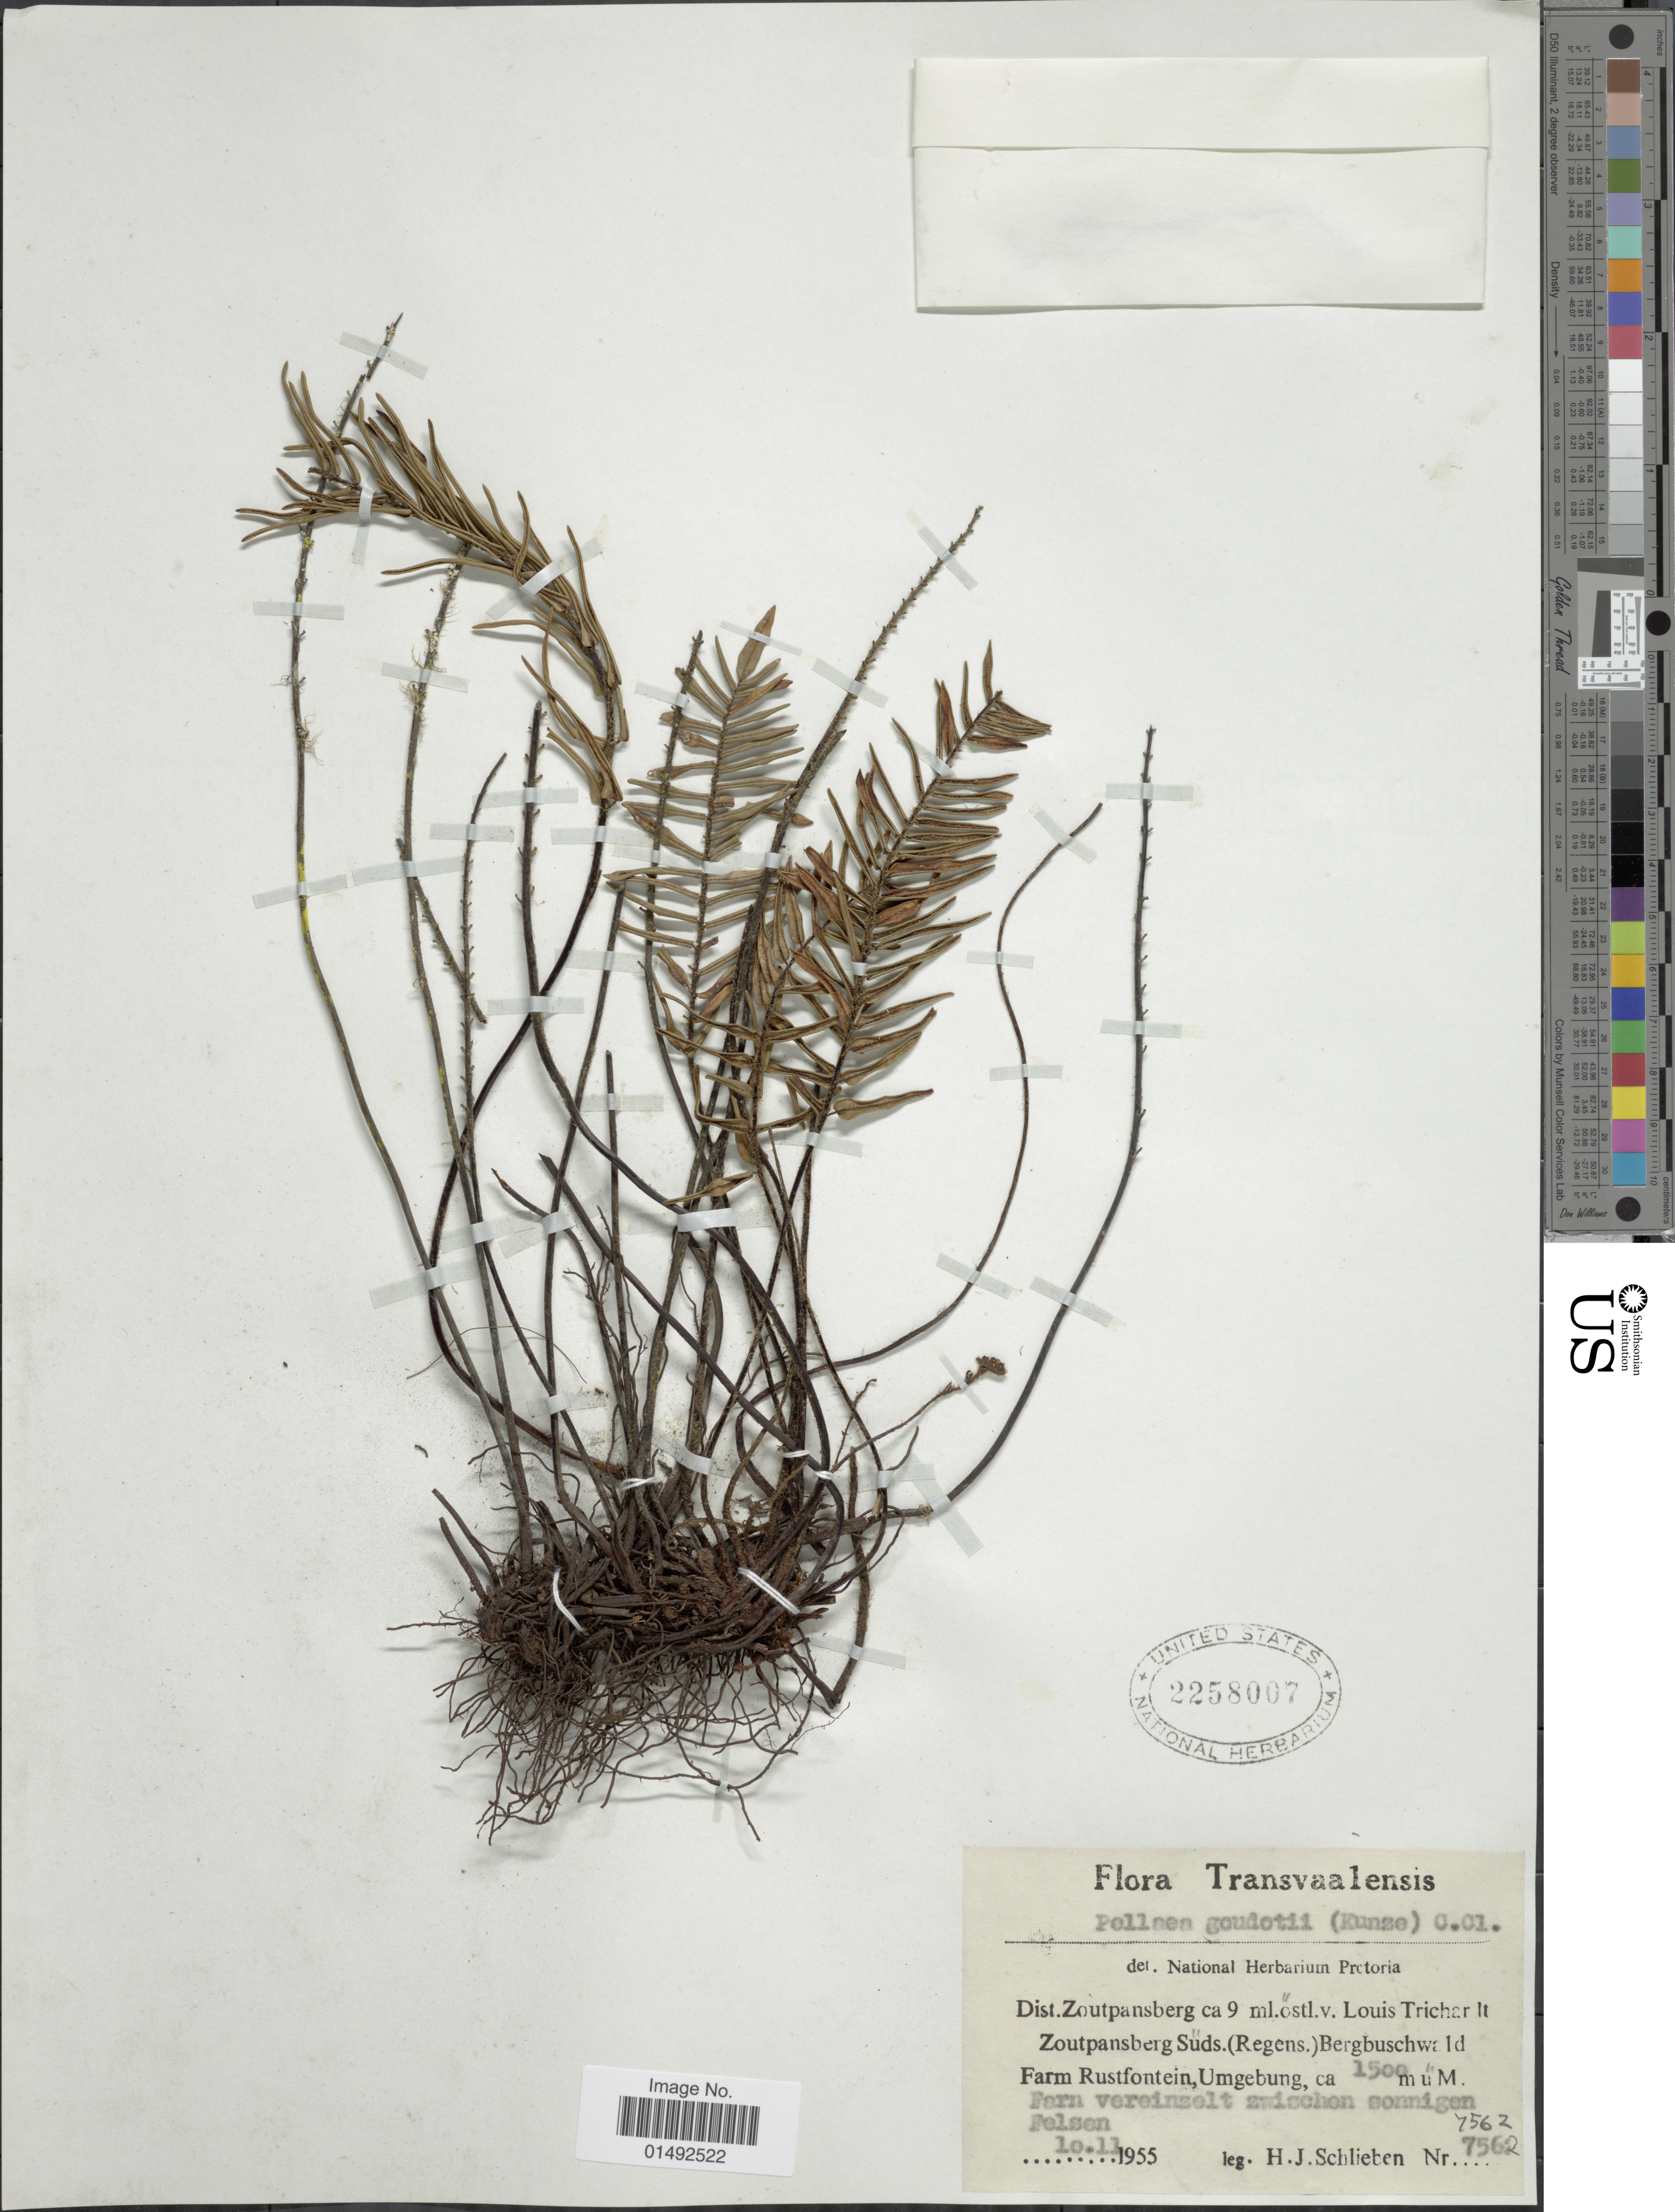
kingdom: Plantae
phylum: Tracheophyta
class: Polypodiopsida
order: Polypodiales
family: Pteridaceae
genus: Pellaea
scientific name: Pellaea pectiniformis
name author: Baker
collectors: H. J. Schlieben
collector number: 7562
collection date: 1955-11-10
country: South Africa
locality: Transvaalensis, Dist. Zoutpansberg ca 9 ml. öst. v. Louis Trichar lt Zoutpansberg Süds (Regens) Bergbuschwald Farm Rustfontein, Umgebung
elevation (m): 1500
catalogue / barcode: US 2258007